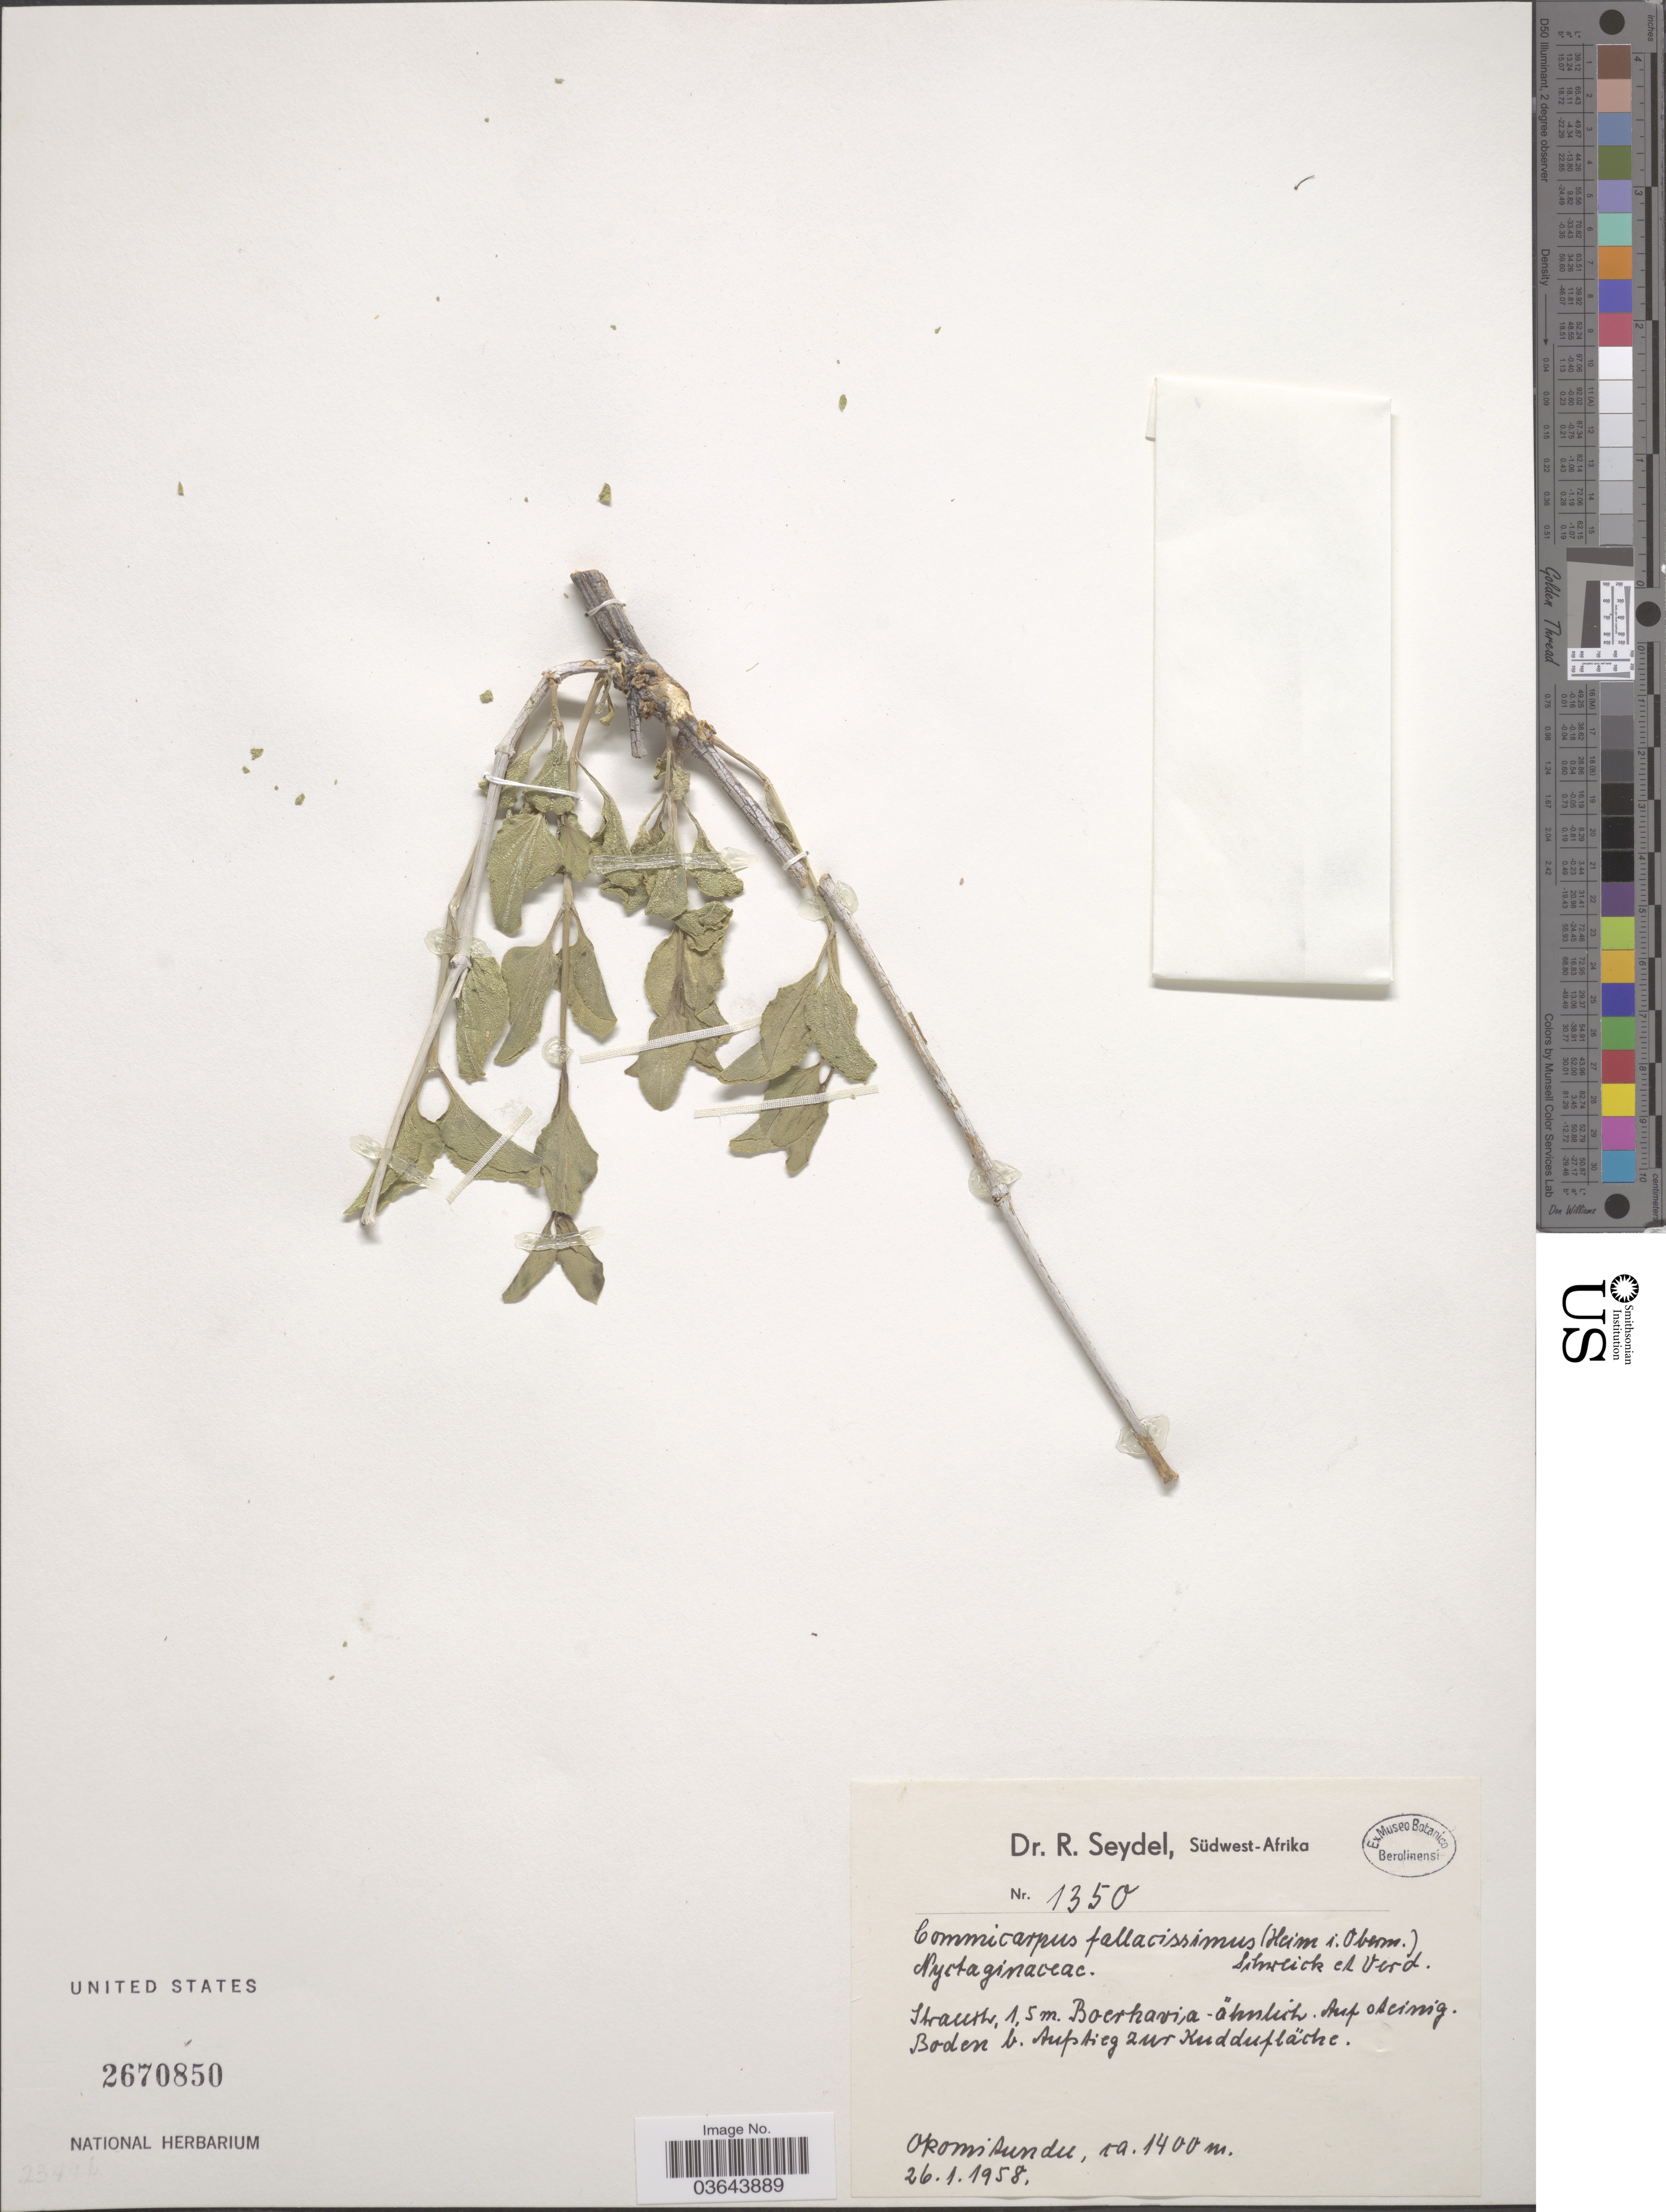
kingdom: Plantae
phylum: Tracheophyta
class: Magnoliopsida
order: Caryophyllales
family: Nyctaginaceae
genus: Boerhavia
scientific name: Boerhavia fallacissima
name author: Heimerl ex Schinz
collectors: R. Seydel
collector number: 1350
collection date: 1958-01-26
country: Namibia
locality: Südwest-Afrika. Okomitundu.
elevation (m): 1400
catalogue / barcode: US 2670850